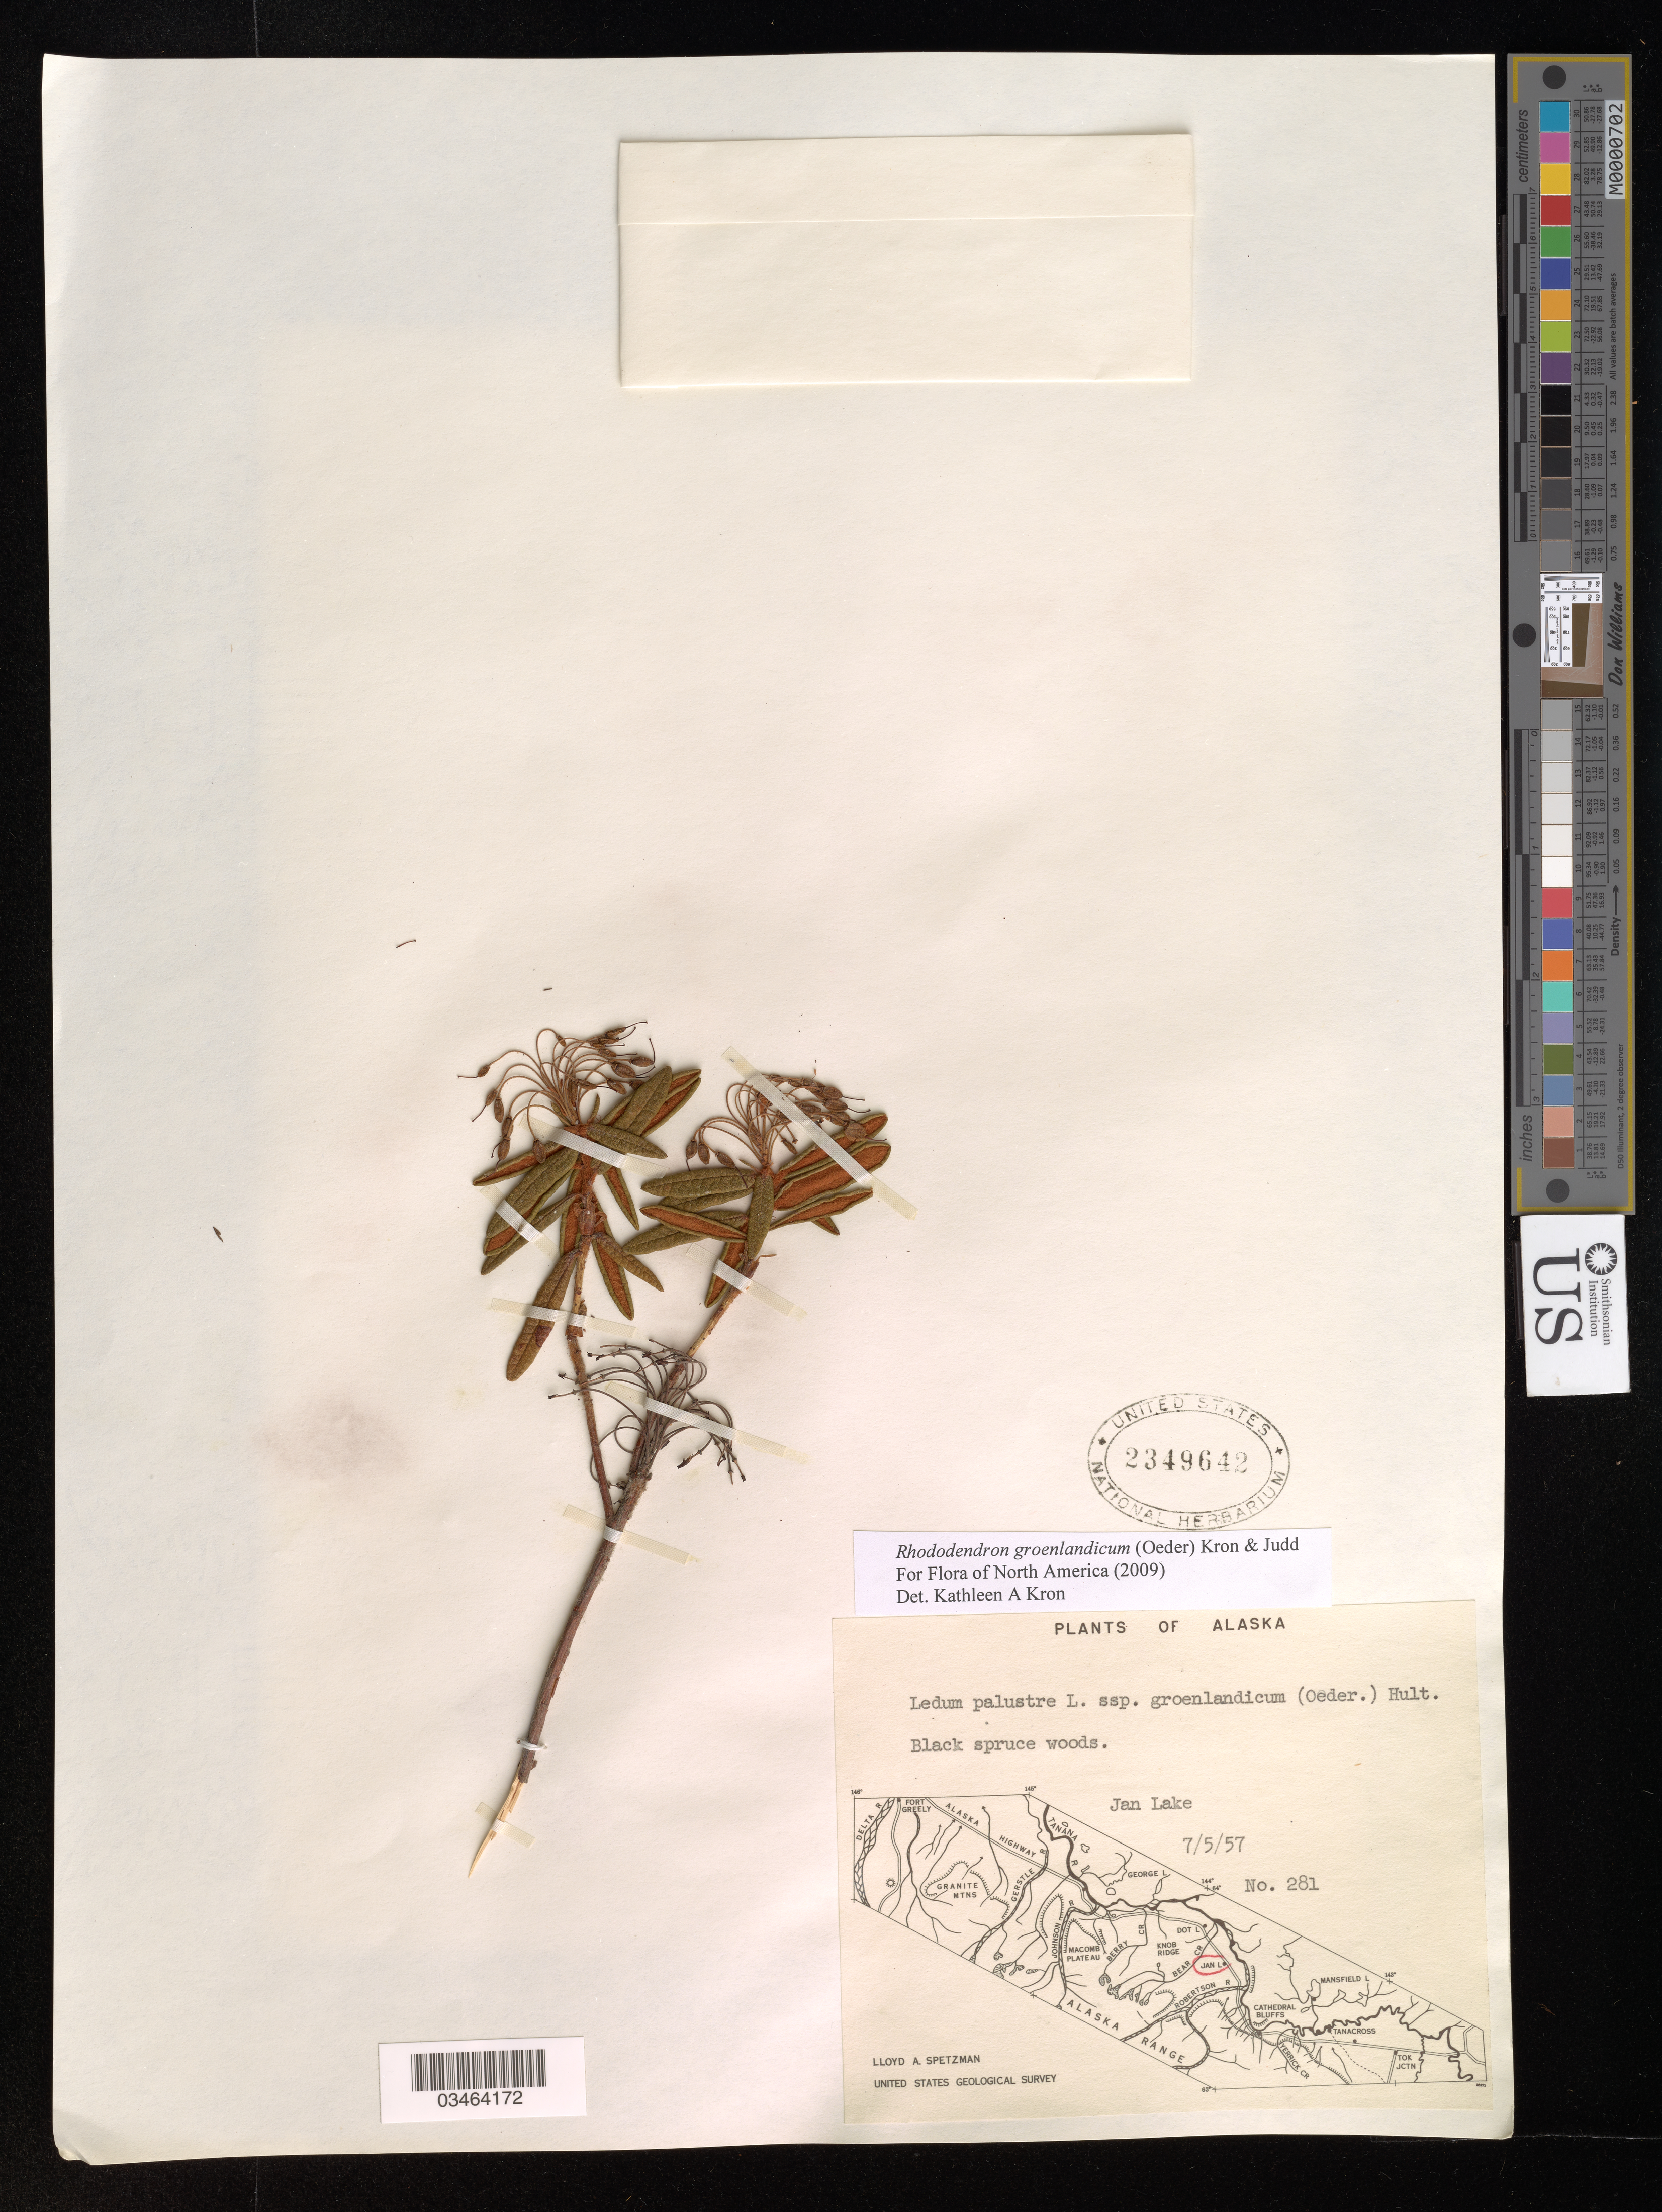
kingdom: Plantae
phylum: Tracheophyta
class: Magnoliopsida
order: Ericales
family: Ericaceae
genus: Rhododendron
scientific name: Rhododendron groenlandicum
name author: (Oeder) Kron & Judd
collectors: L. Spetzman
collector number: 281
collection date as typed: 5 7 57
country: United States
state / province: Alaska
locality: Jan Lake. United States Geological Survey.?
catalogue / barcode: US 2349642